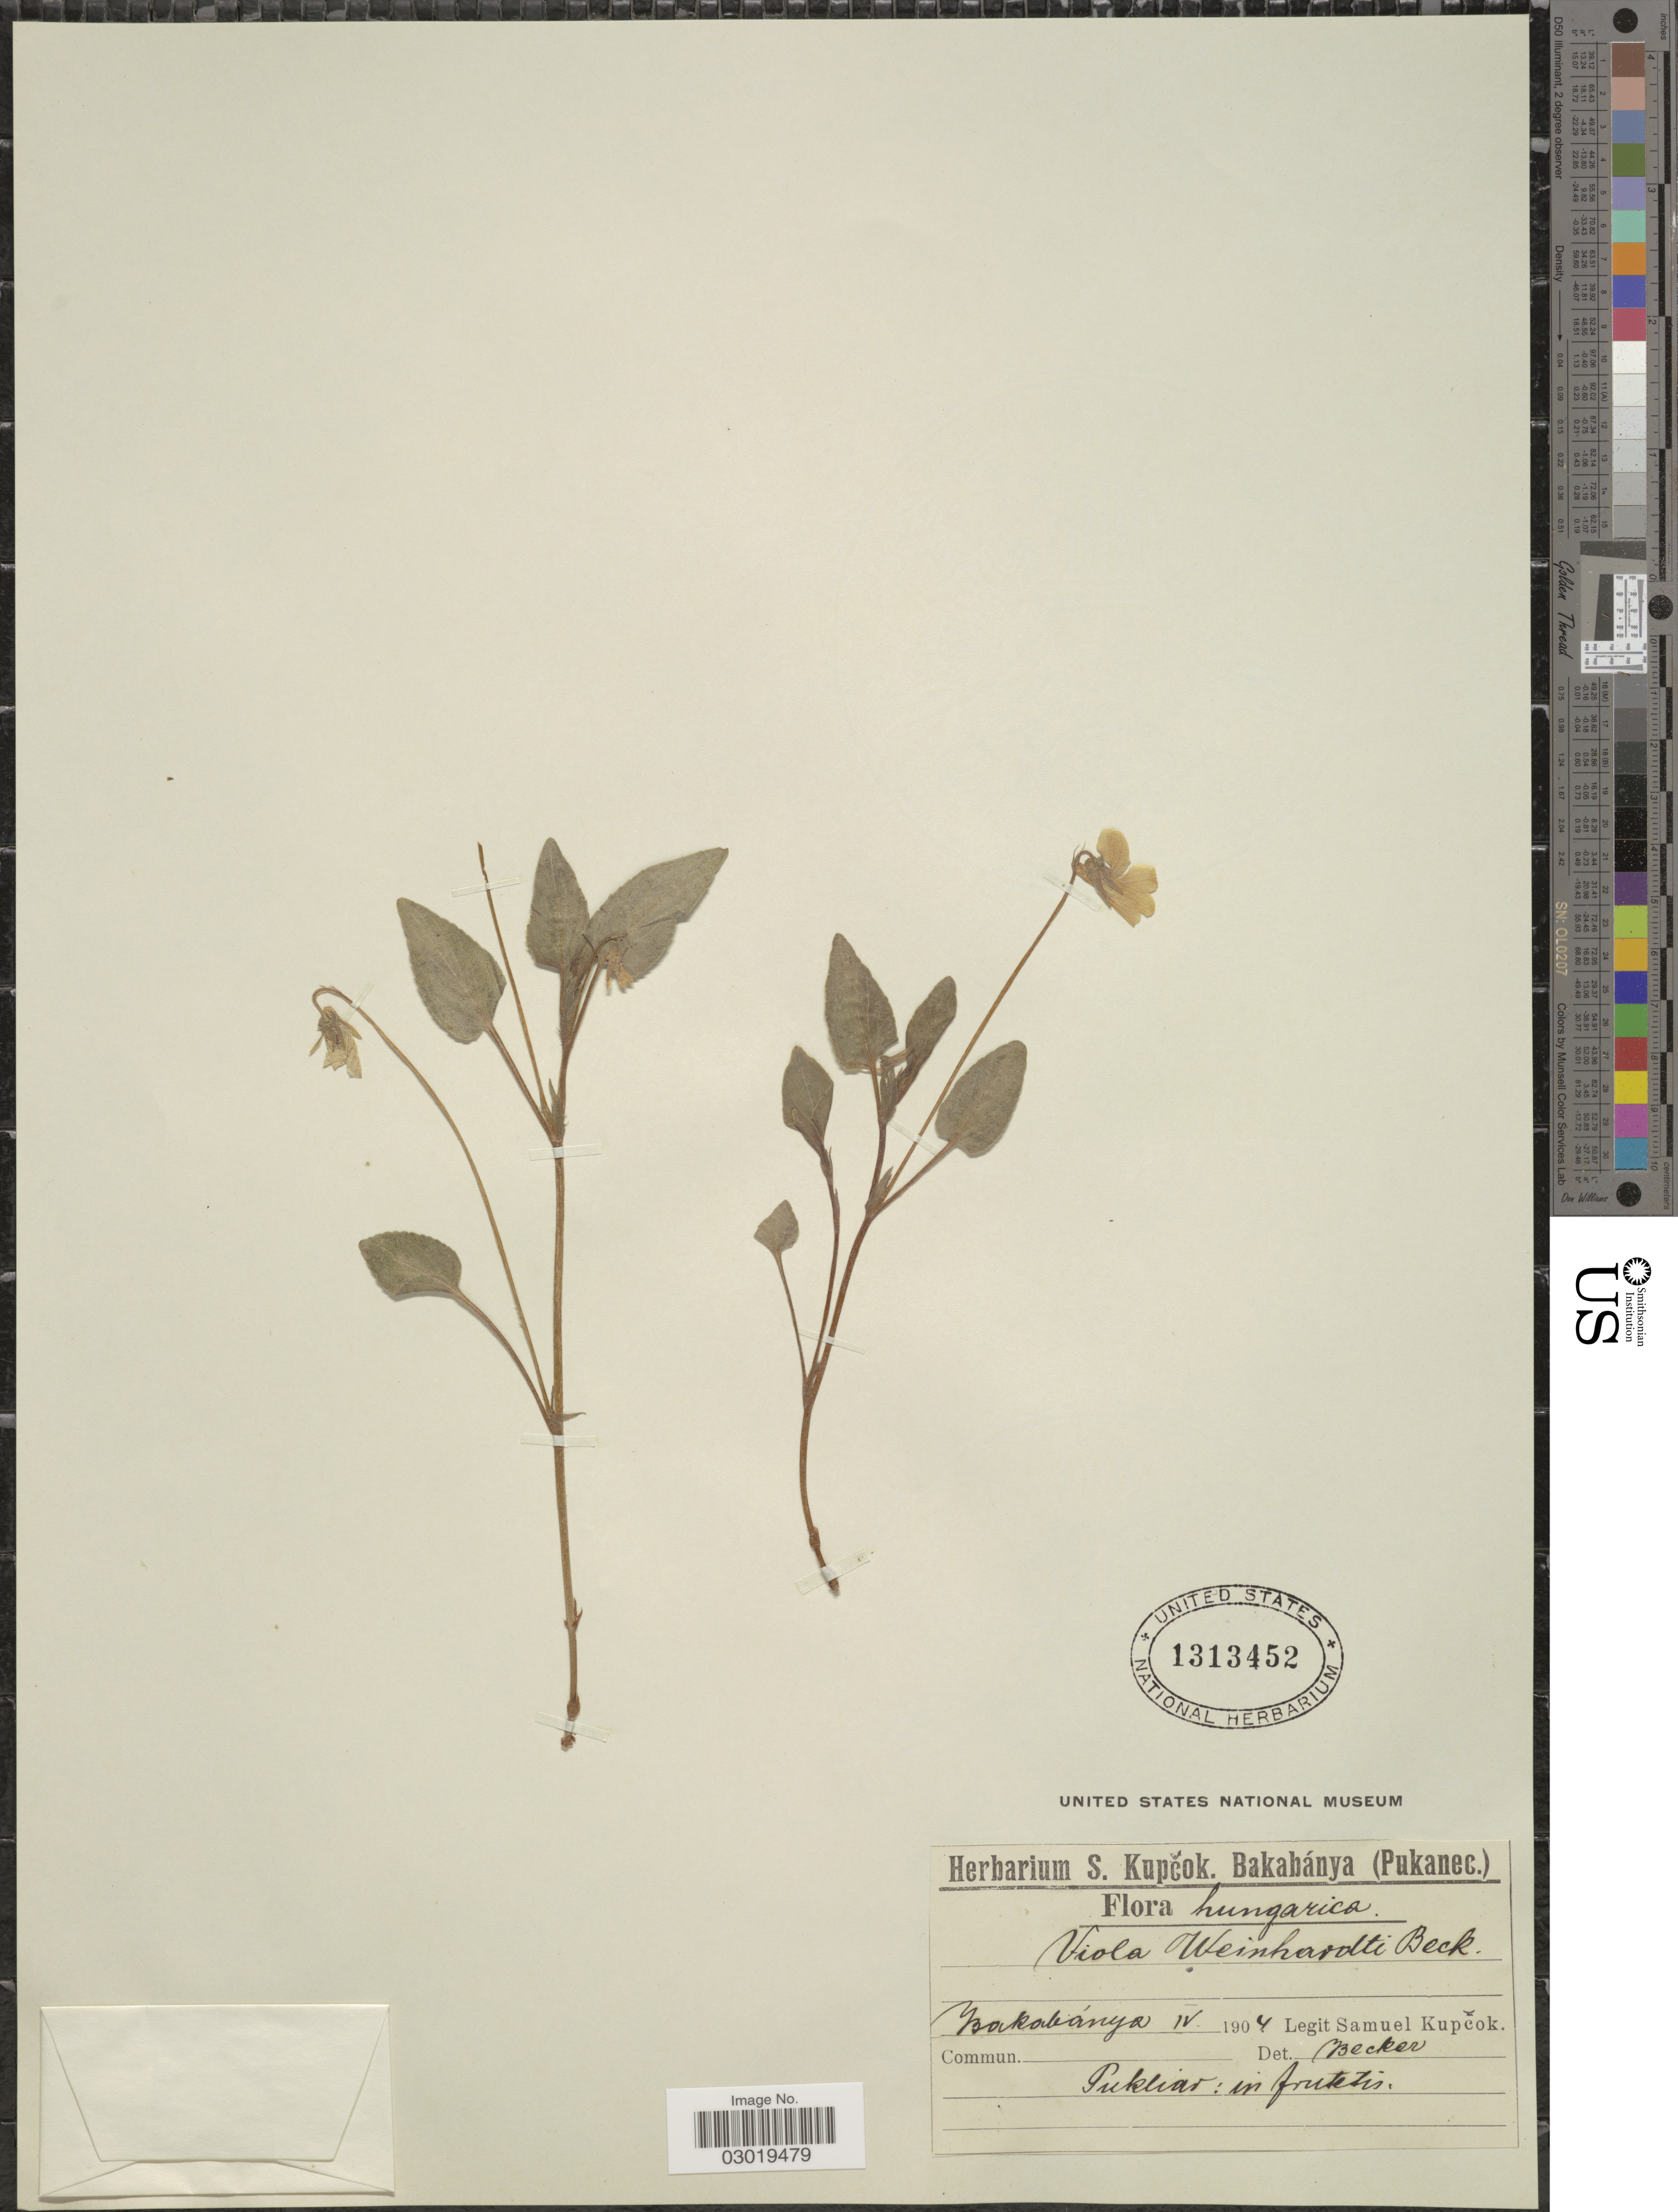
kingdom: Plantae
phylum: Tracheophyta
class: Magnoliopsida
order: Malpighiales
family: Violaceae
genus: Viola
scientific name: Viola weinhartii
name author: W. Becker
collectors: S. Kupcok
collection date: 1904-04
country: Slovakia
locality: Bakabánya.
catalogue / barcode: US 1313452